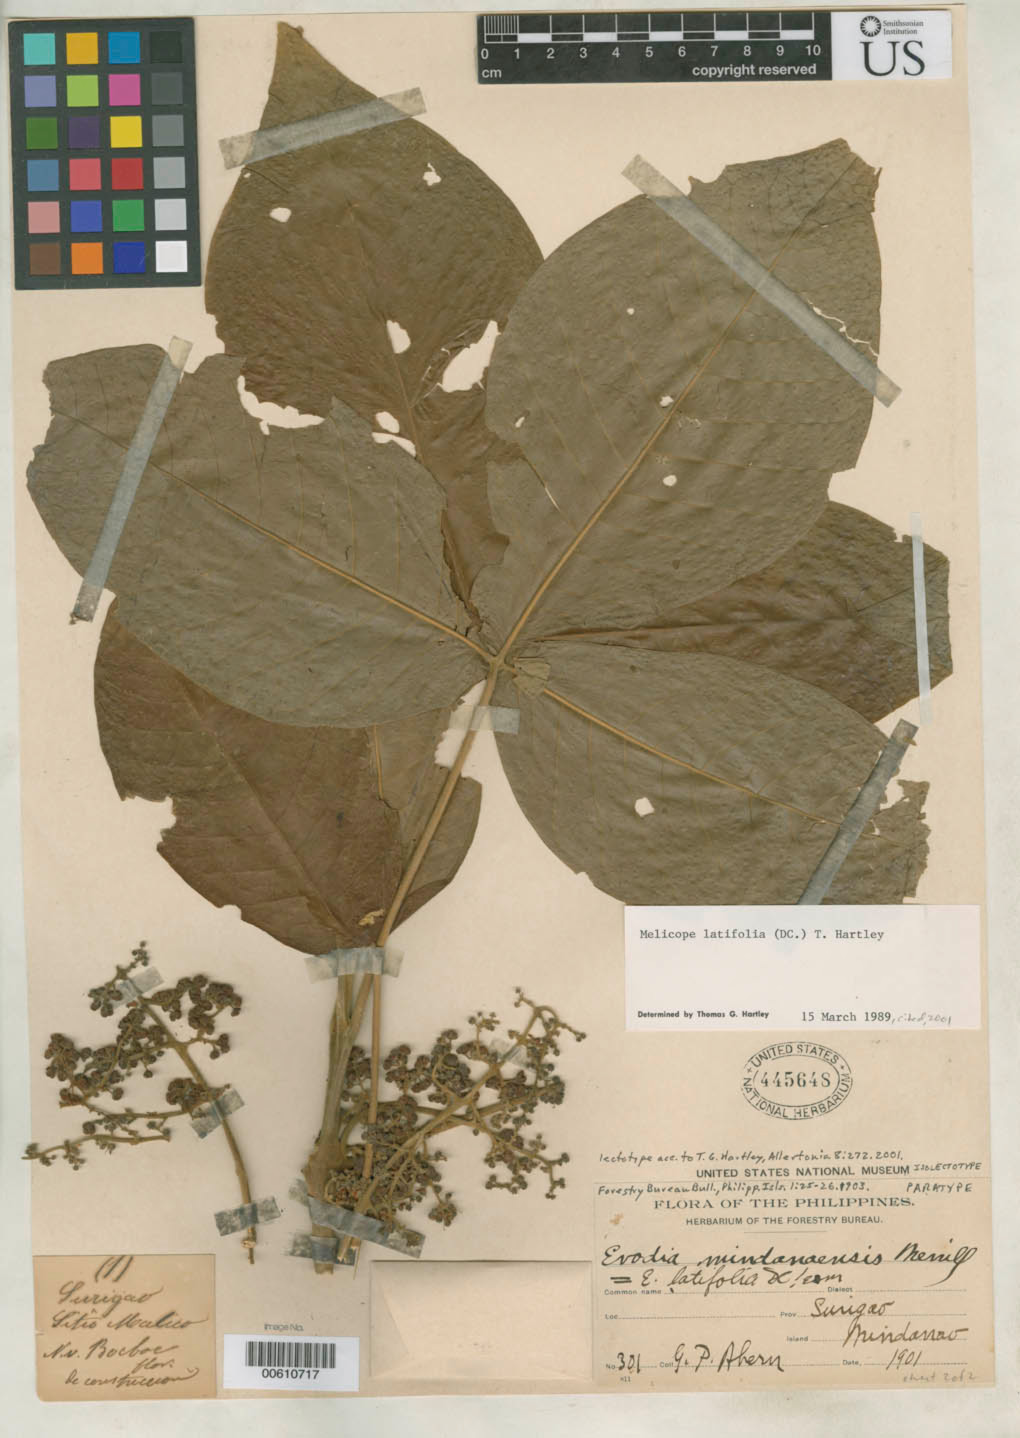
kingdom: Plantae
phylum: Tracheophyta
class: Magnoliopsida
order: Sapindales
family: Rutaceae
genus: Euodia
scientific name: Euodia mindanaensis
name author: Merr.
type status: Isolectotype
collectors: G. Ahern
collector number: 301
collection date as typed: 1902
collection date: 1902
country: Philippines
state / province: Caraga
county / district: Surigao del Norte / Surigao del Sur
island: Mindanao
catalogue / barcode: US 445648